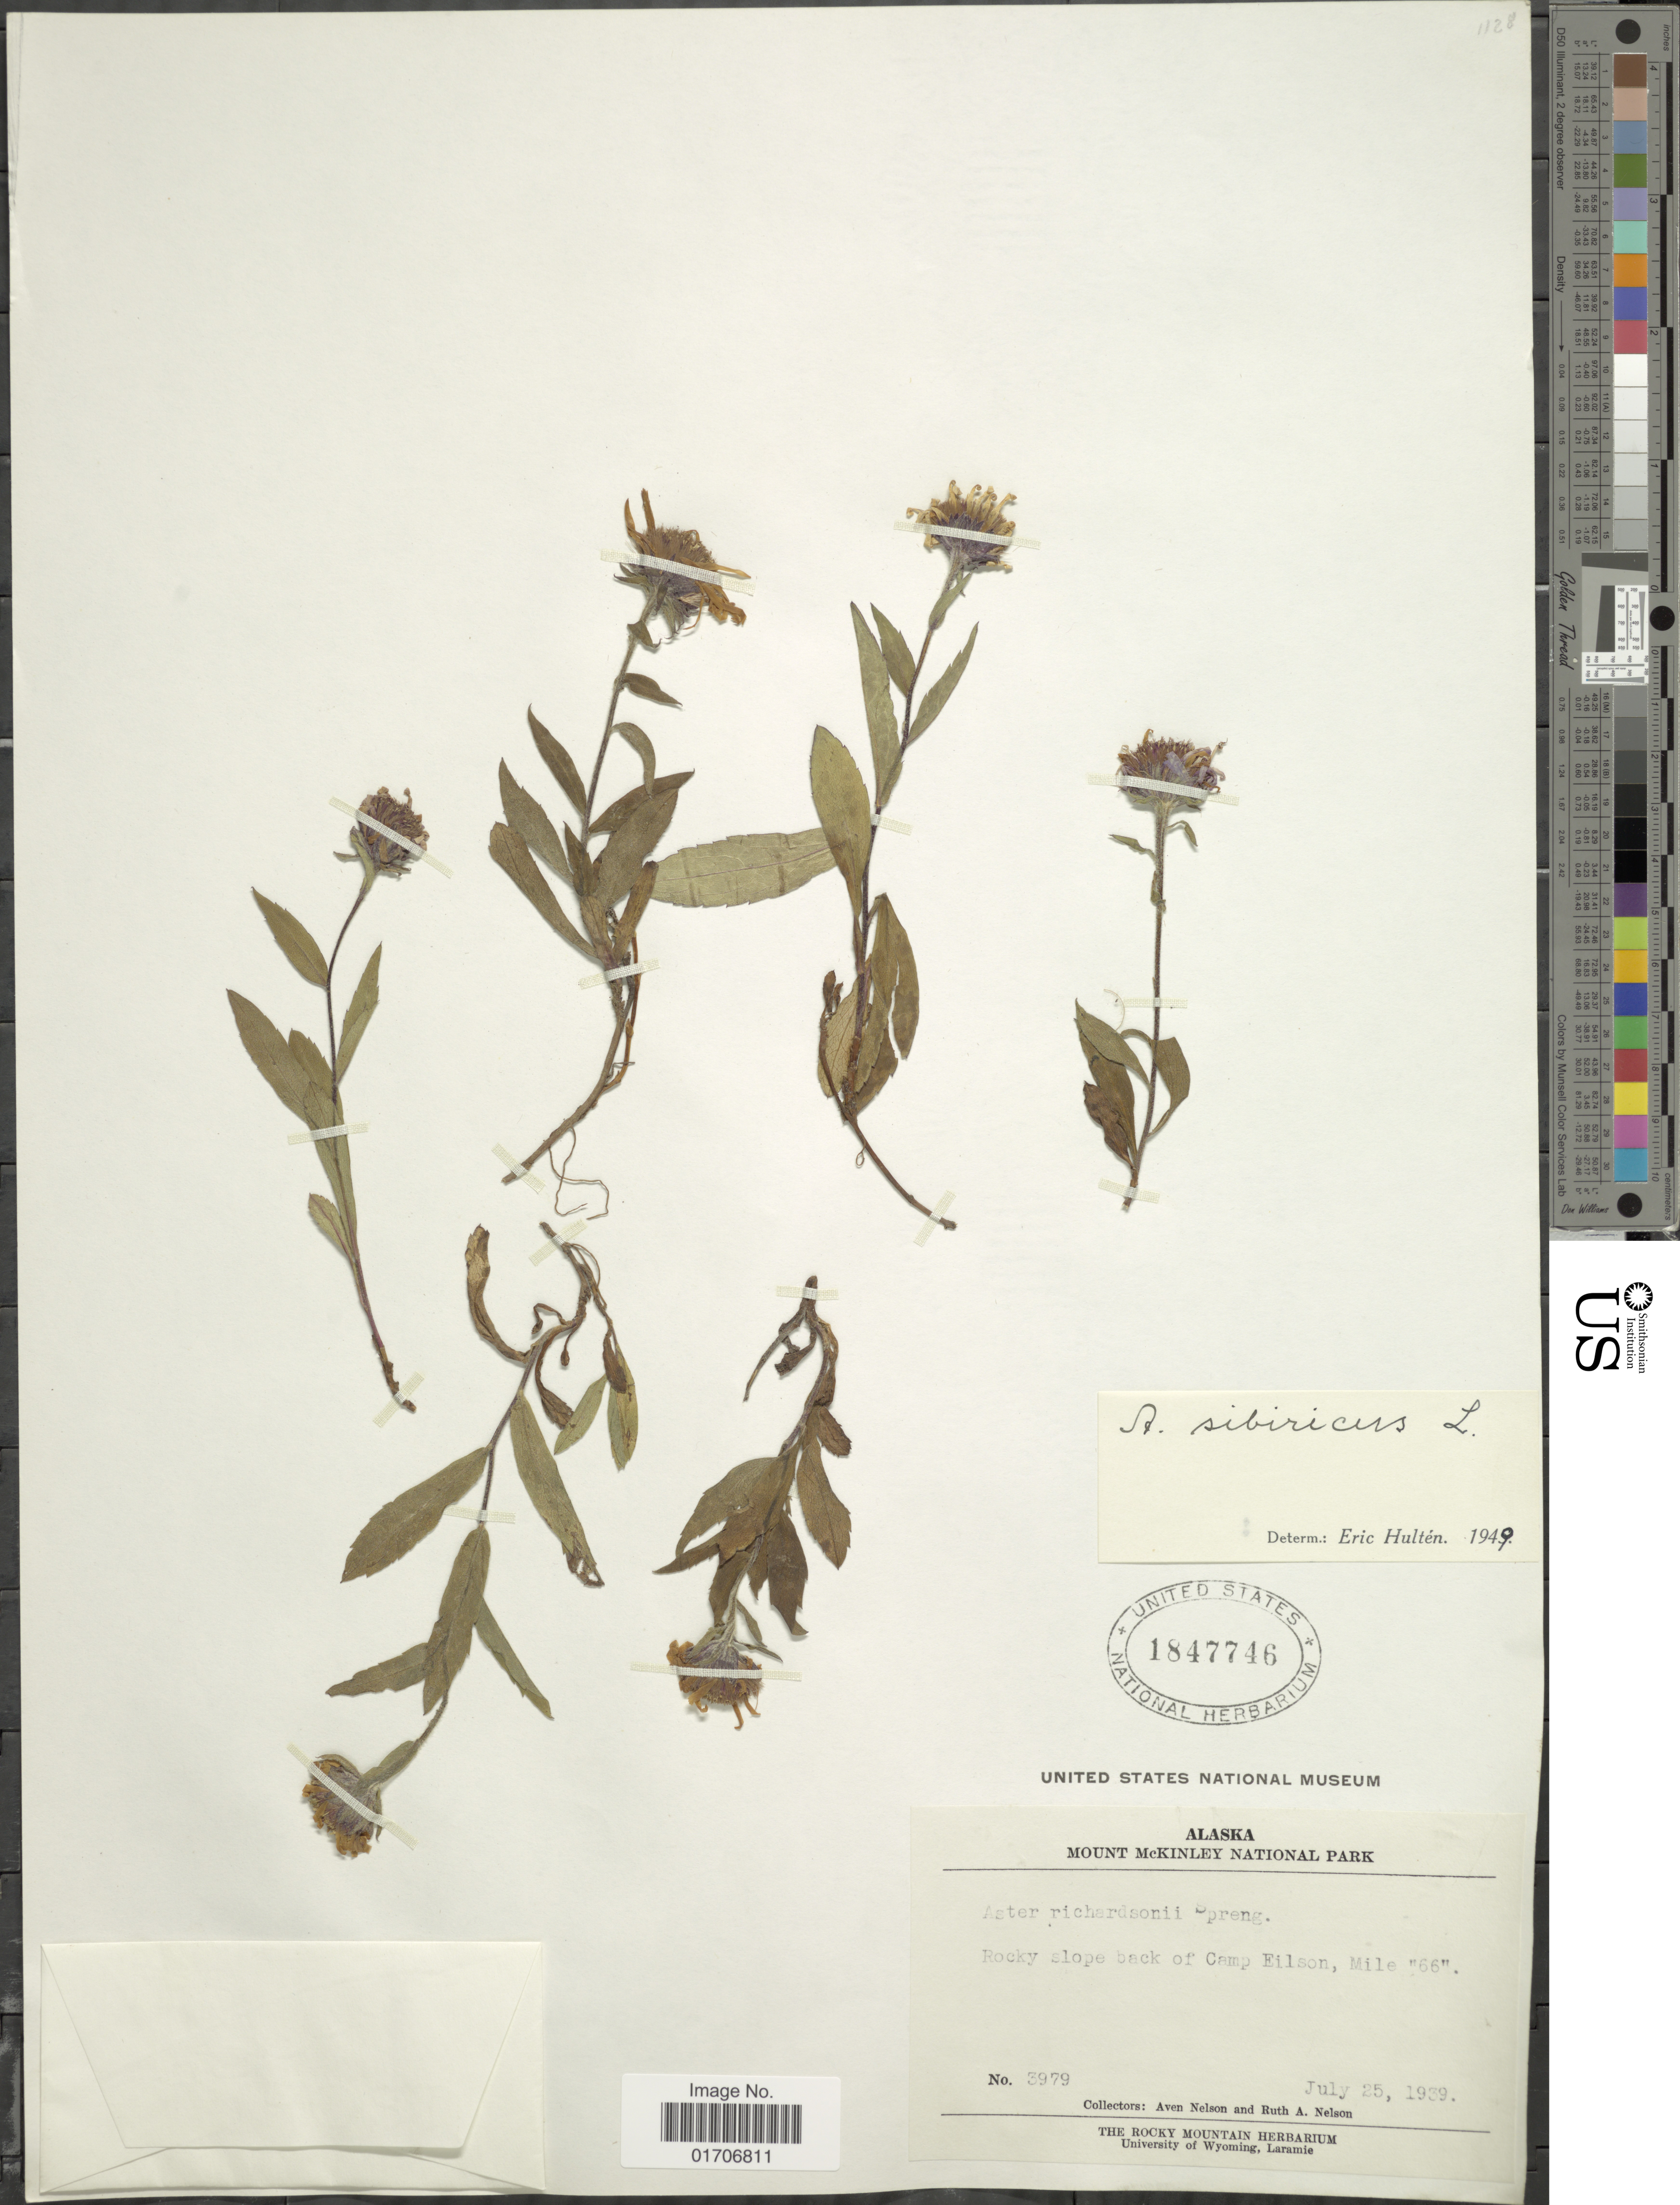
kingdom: Plantae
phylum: Tracheophyta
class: Magnoliopsida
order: Asterales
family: Asteraceae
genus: Eurybia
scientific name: Eurybia sibirica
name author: (L.) G.L. Nesom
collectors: A. Nelson & R. A. Nelson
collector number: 3979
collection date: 1939-07-25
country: United States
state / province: Alaska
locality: Mount McKinley National Park. Rocky slope back of Camp Eilson, Mile "66".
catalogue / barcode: US 1847746